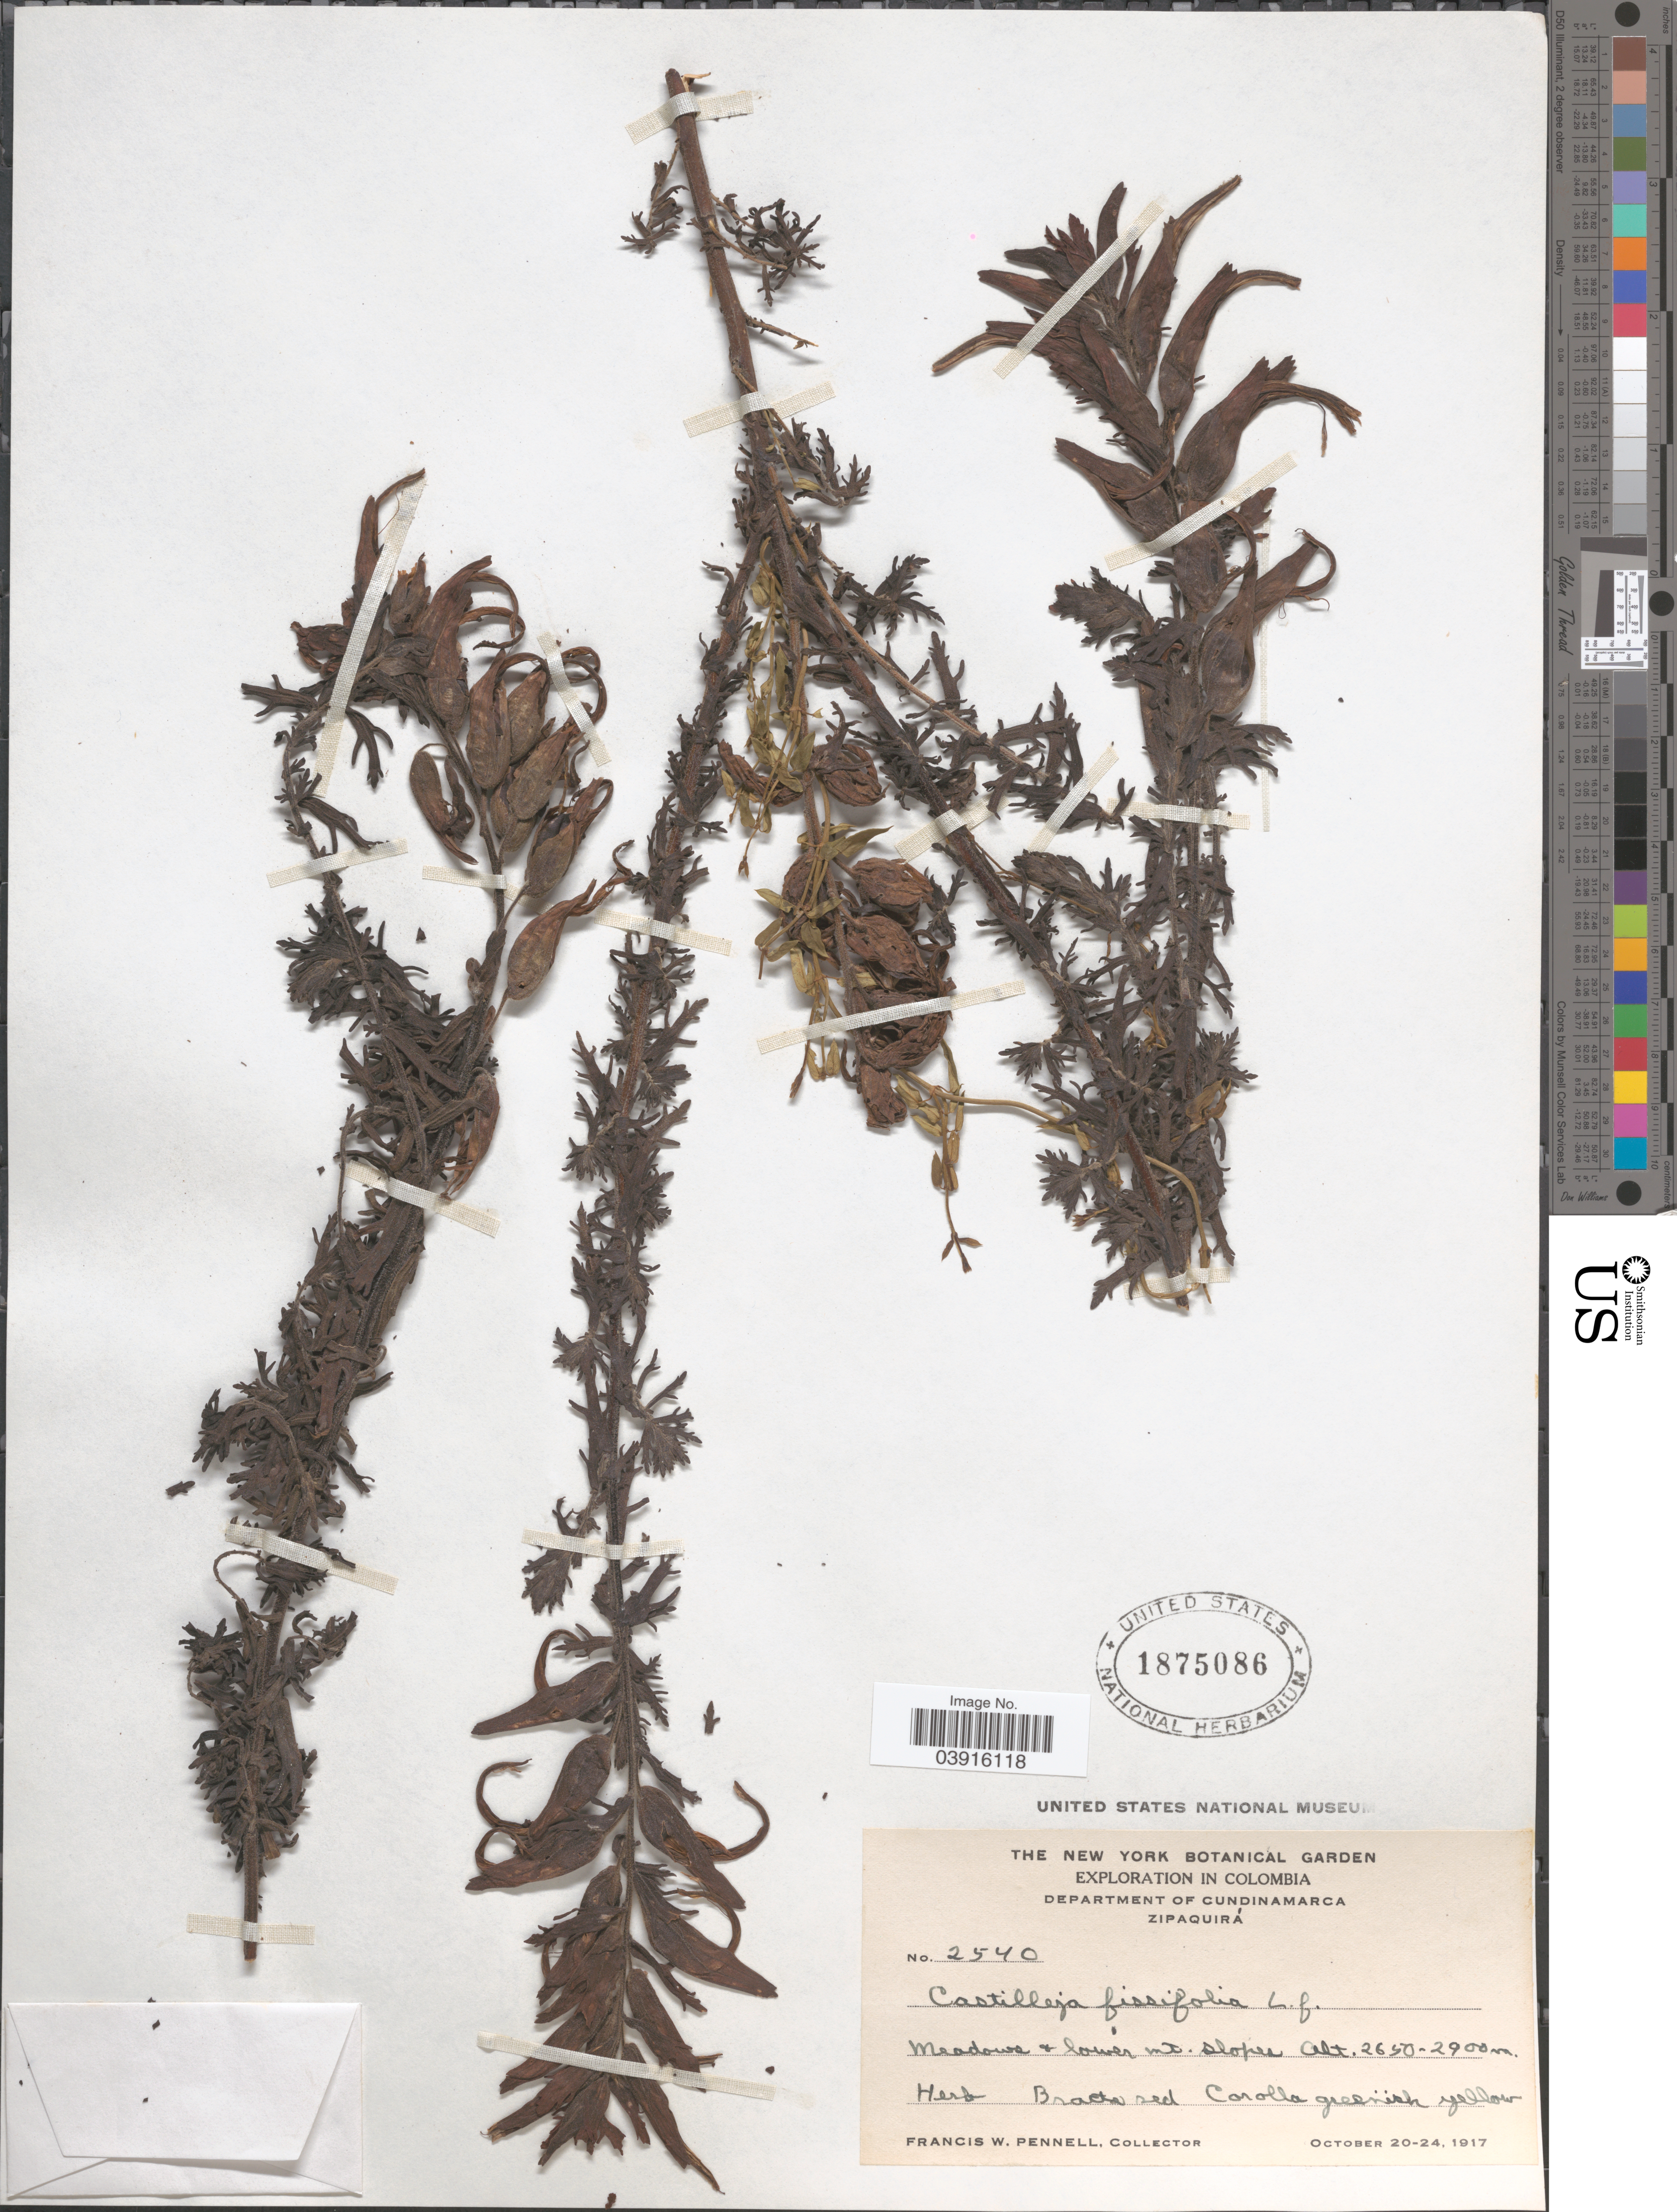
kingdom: Plantae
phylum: Tracheophyta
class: Magnoliopsida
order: Lamiales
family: Orobanchaceae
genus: Castilleja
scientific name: Castilleja fissifolia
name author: L. f.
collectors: F. W. Pennell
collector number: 2540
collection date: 1917-10-20/1917-10-24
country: Colombia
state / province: Cundinamarca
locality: Department of Cundinamarca. Zipaquirá. Meadows & lower mt. slopes.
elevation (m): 2650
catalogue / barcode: US 1875086